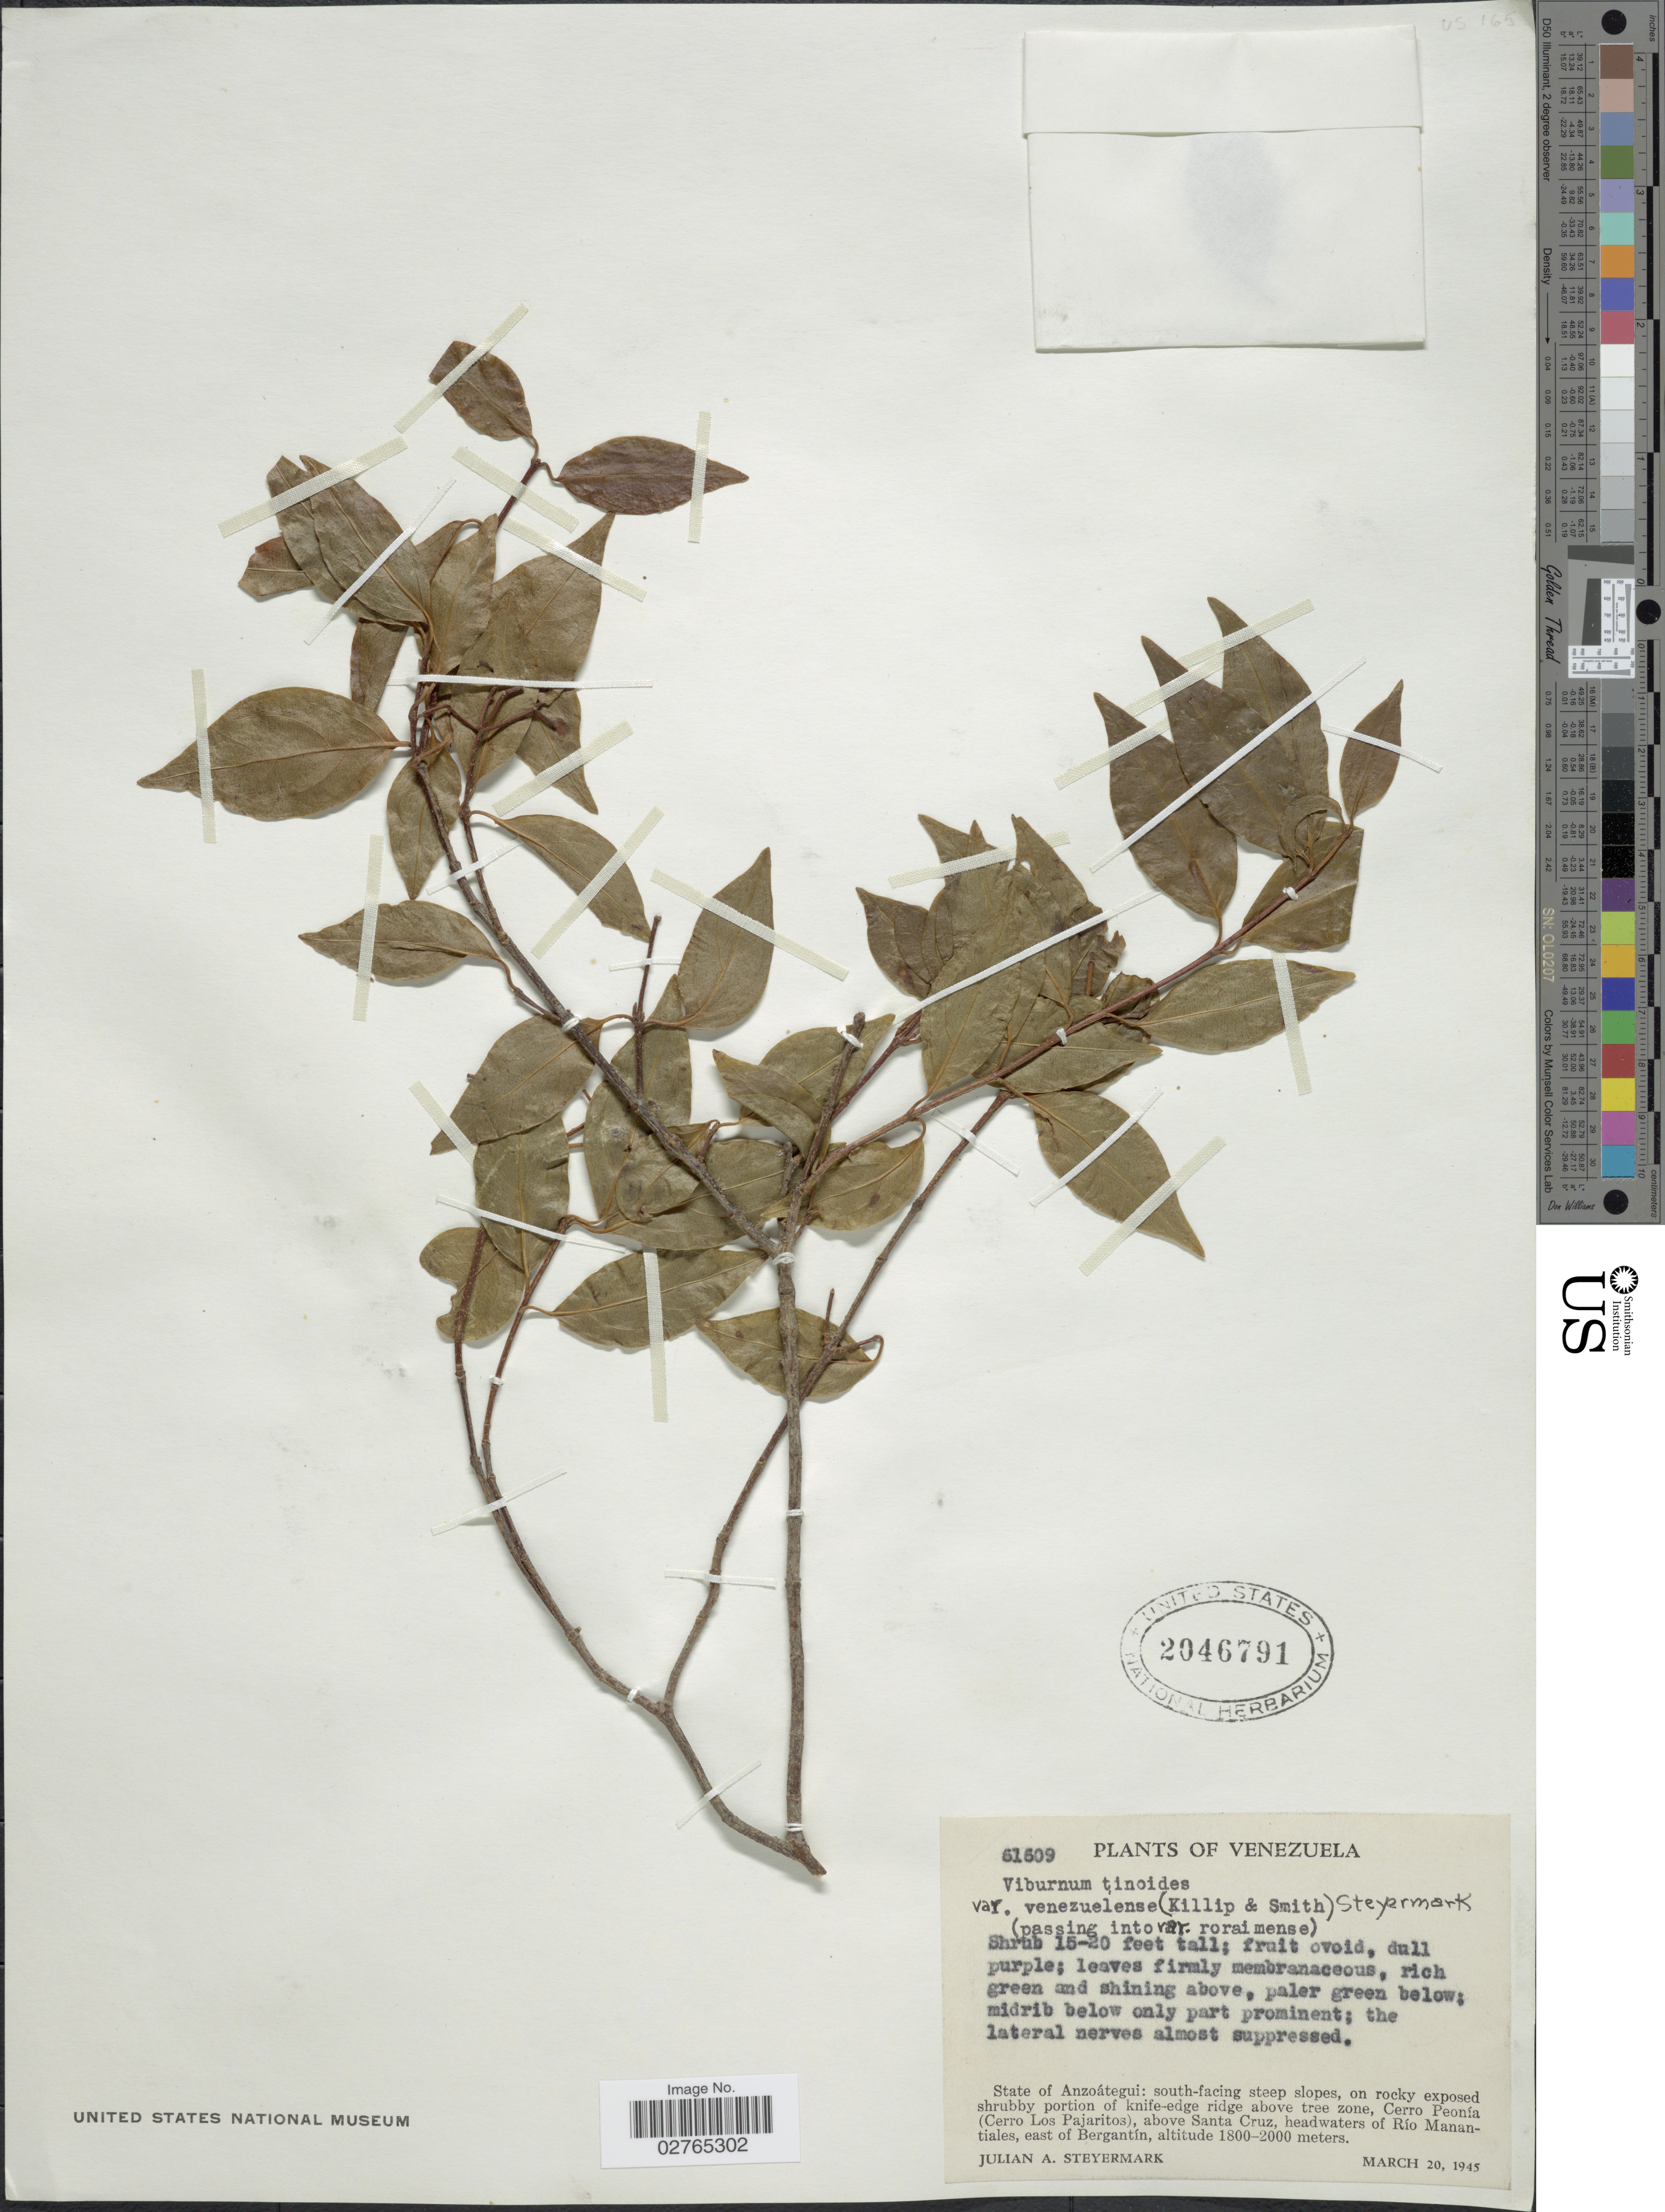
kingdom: Plantae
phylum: Tracheophyta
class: Magnoliopsida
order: Dipsacales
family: Viburnaceae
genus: Viburnum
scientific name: Viburnum tinoides var. venezuelense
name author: L. f.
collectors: J. Steyermark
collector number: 61609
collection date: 1945-03-20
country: Venezuela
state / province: Anzoategui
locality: Cerro Peonía (Cerro Los Pajaritos), above Santa Cruz, headwaters of Río Manantiales, east of Bergantín.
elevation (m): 1800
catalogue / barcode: US 2046791